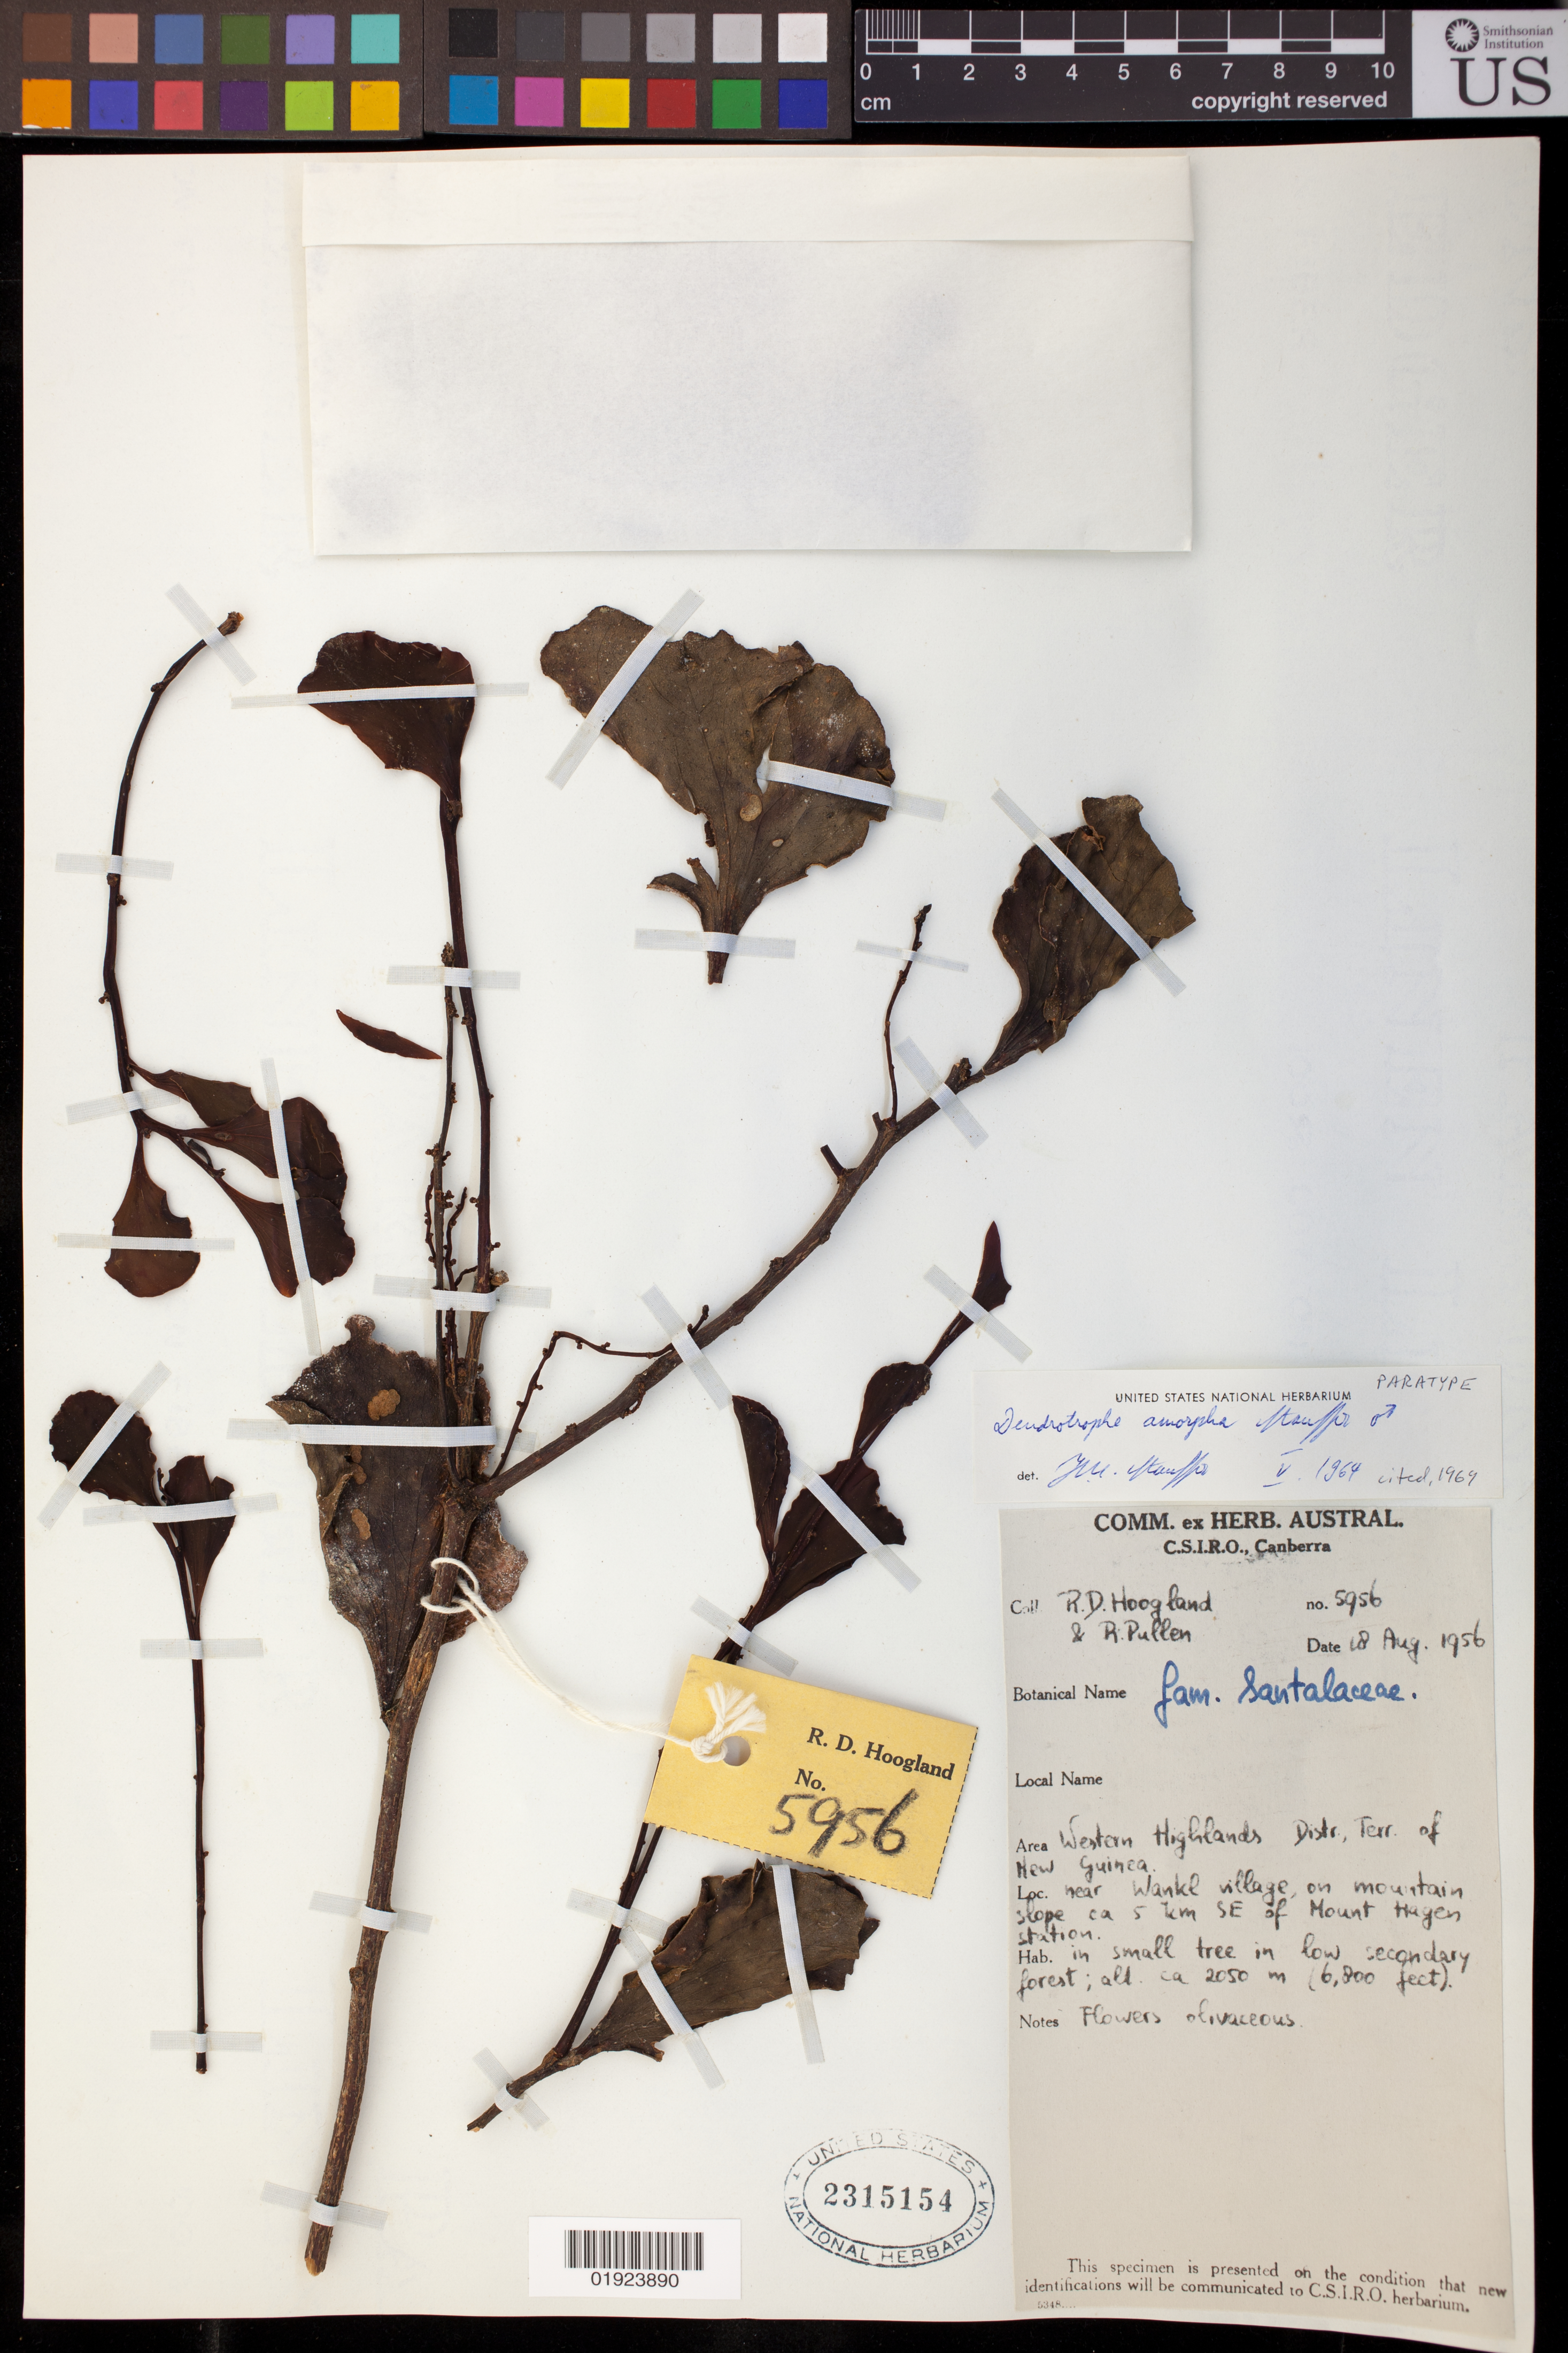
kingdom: Plantae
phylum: Tracheophyta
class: Magnoliopsida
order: Santalales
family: Amphorogynaceae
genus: Dendrotrophe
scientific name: Dendrotrophe amorpha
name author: Stauffer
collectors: R. D. Hoogland & R. Pullen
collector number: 5956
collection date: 1956-08-18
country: Papua New Guinea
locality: near Wankl village, on mountain slope ca. 5 km SE of Mount Hagen Station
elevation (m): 2050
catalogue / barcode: US 2315154